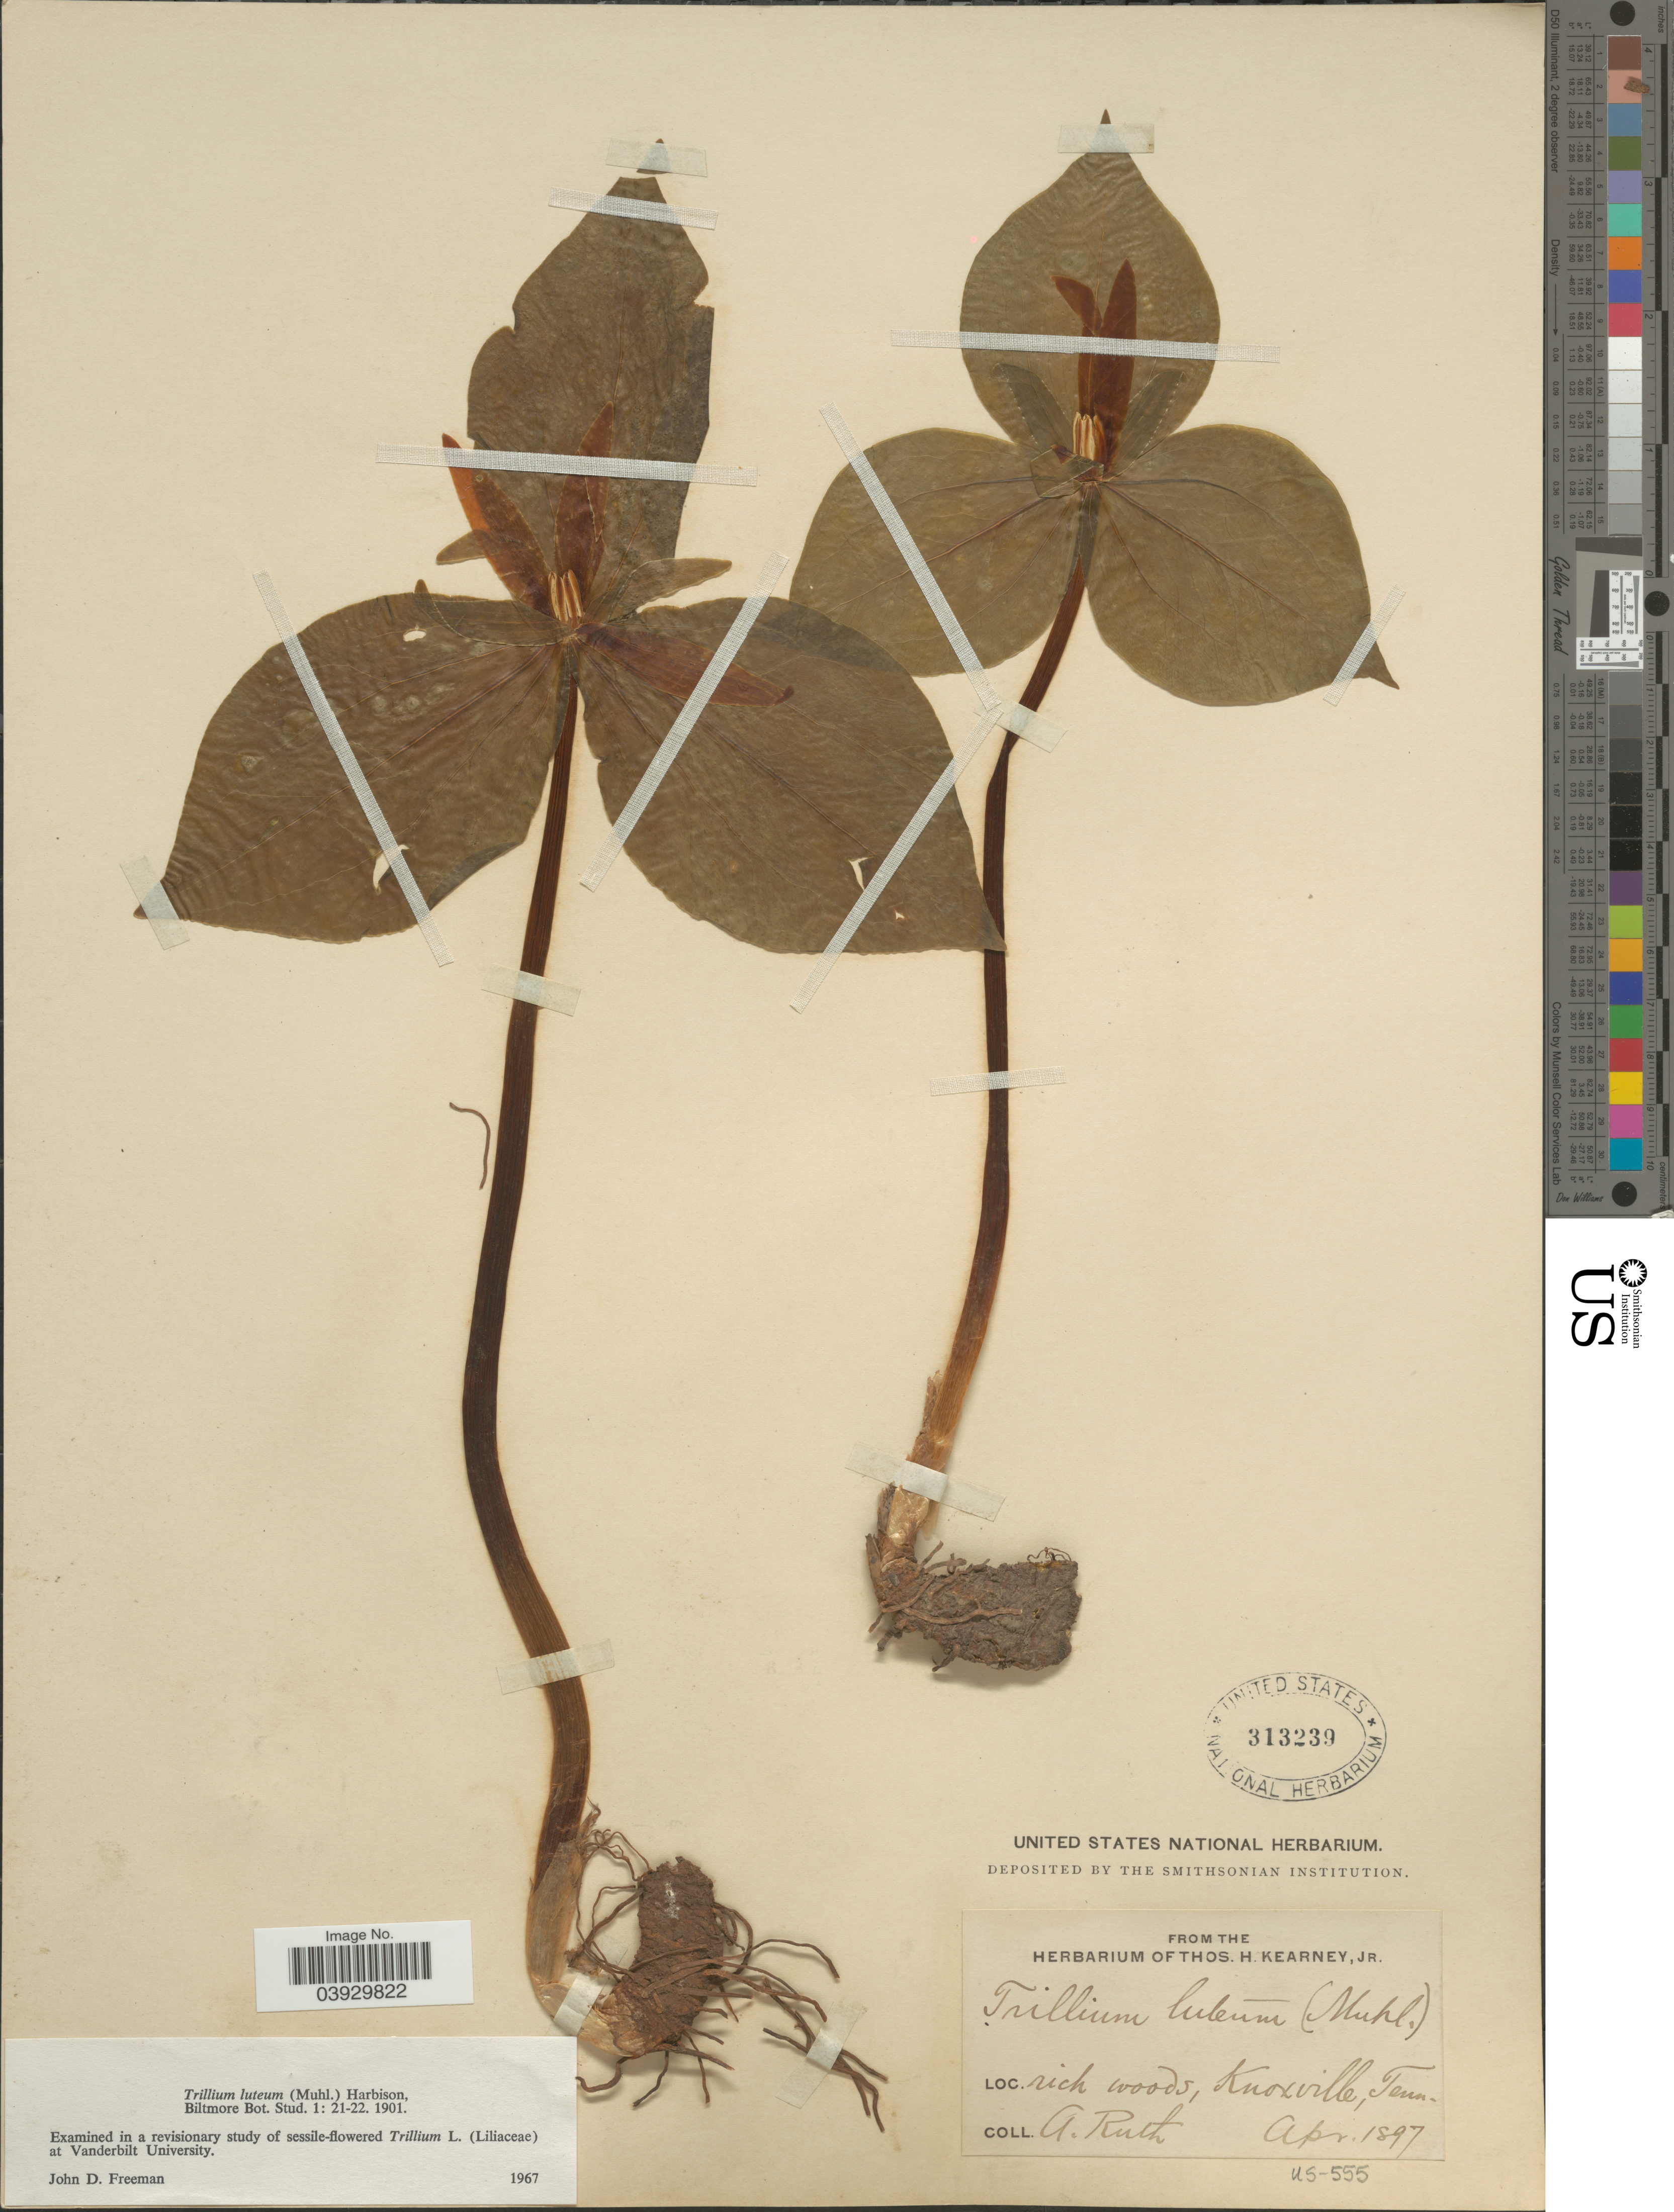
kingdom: Plantae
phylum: Tracheophyta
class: Liliopsida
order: Liliales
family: Melanthiaceae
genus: Trillium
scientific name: Trillium luteum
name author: Harb.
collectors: A. Ruth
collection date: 1897-04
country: United States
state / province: Tennessee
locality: Knoxville.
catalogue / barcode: US 313239